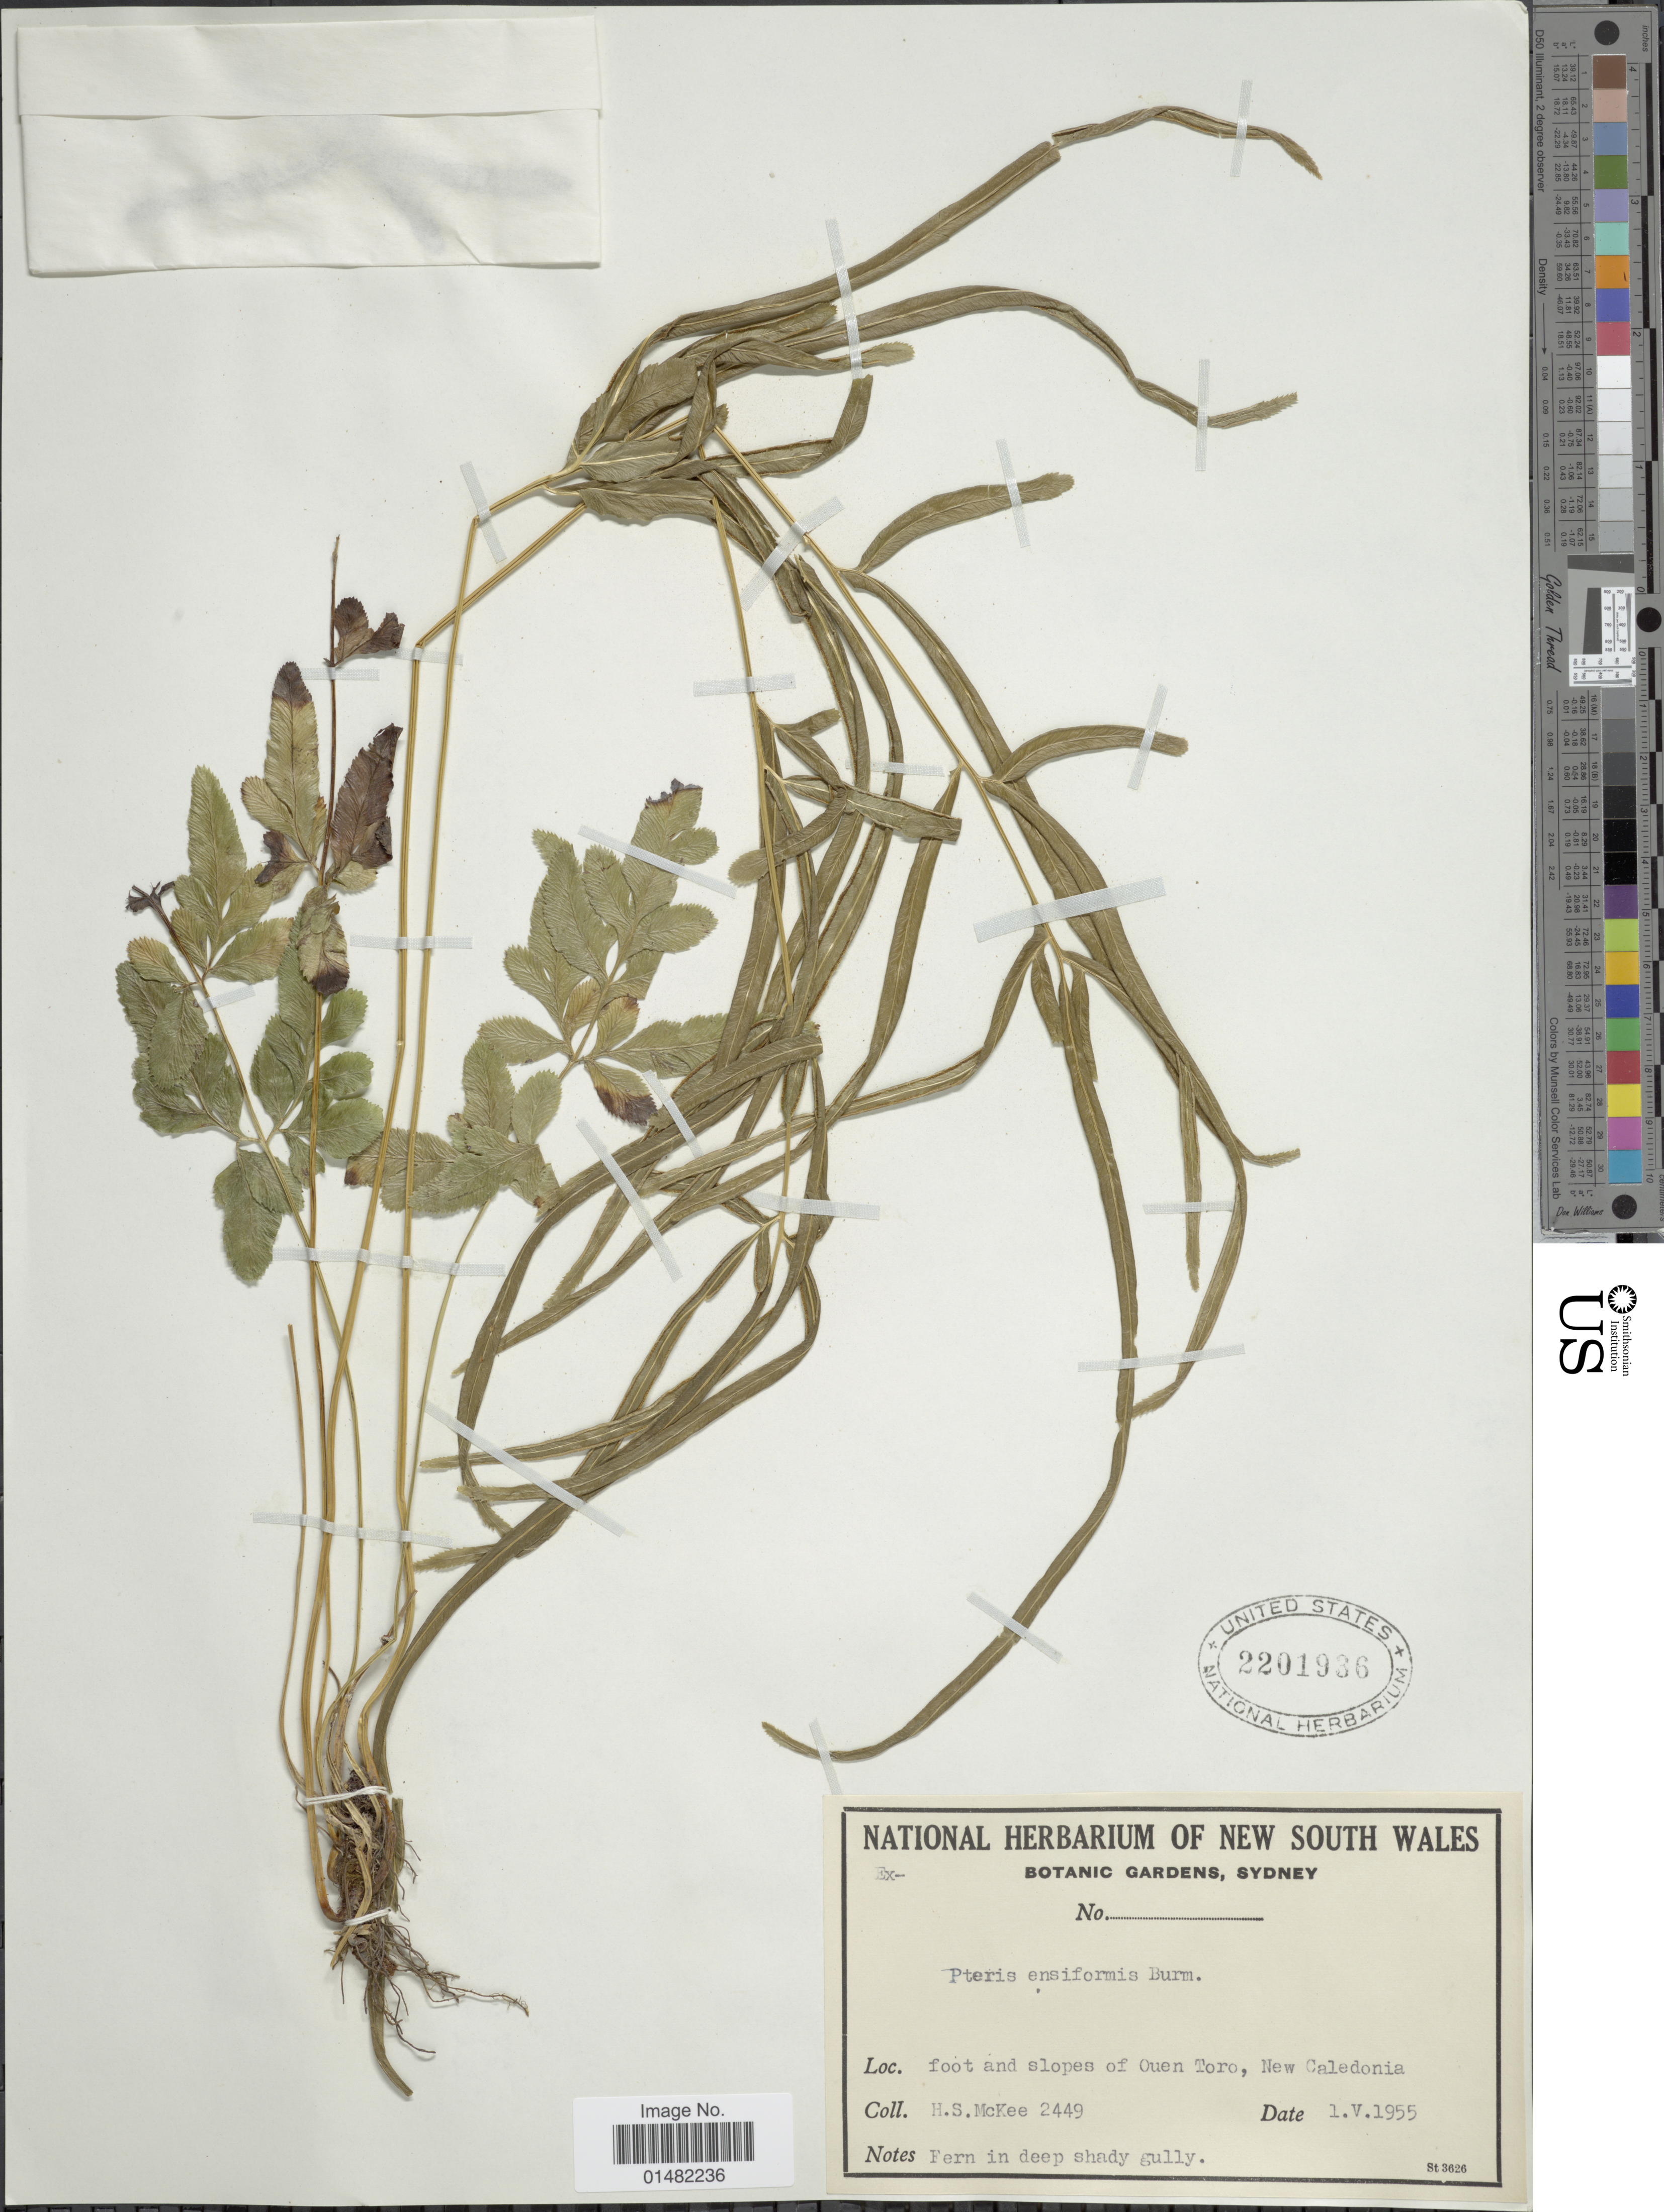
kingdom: Plantae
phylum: Tracheophyta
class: Polypodiopsida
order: Polypodiales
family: Pteridaceae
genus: Pteris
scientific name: Pteris ensiformis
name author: Burm. f.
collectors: H. S. McKee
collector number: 2449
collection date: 1955-05-01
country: New Caledonia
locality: Foot and slopes of Ouen Toro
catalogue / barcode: US 2201936